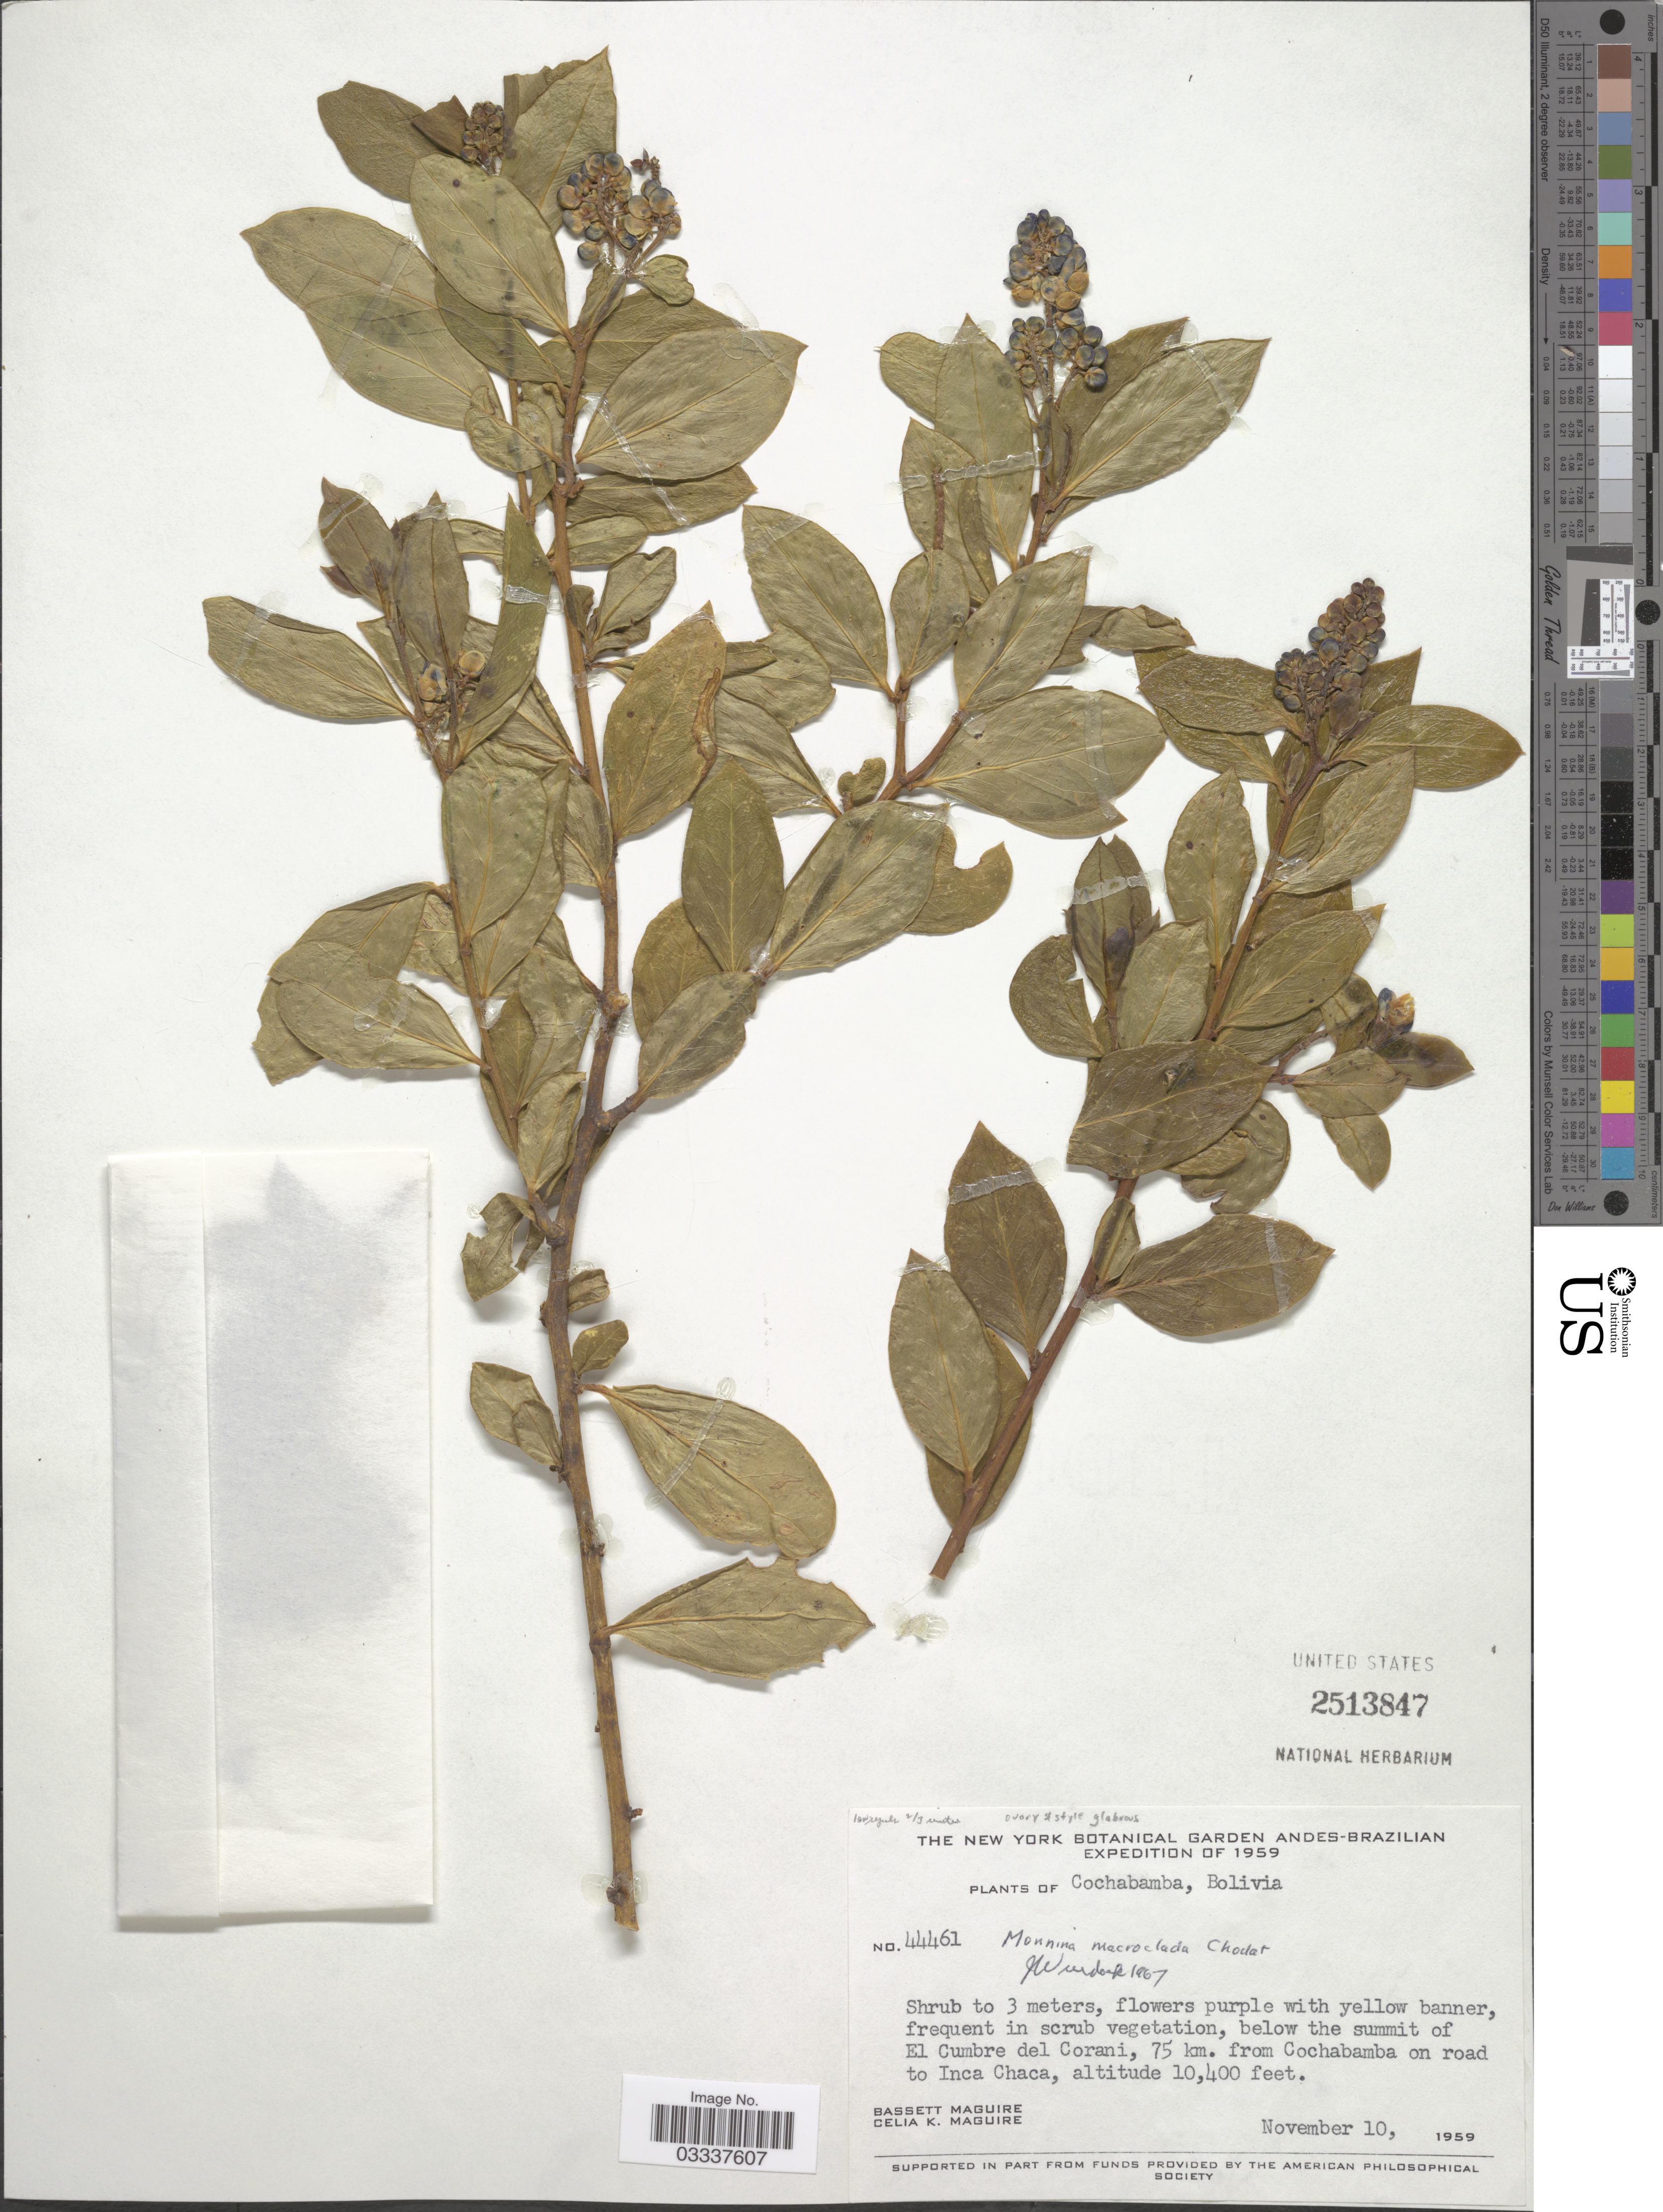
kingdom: Plantae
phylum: Tracheophyta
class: Magnoliopsida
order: Fabales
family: Polygalaceae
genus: Monnina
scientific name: Monnina macroclada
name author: Chodat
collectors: B. Maguire & C. K. Maguire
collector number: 44461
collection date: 1959-11-10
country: Bolivia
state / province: Cochabamba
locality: Below the summit of El Cumbre del Corani, 75 km. from Cochabamba on road to Inca Chaca.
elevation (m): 3170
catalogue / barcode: US 2513847